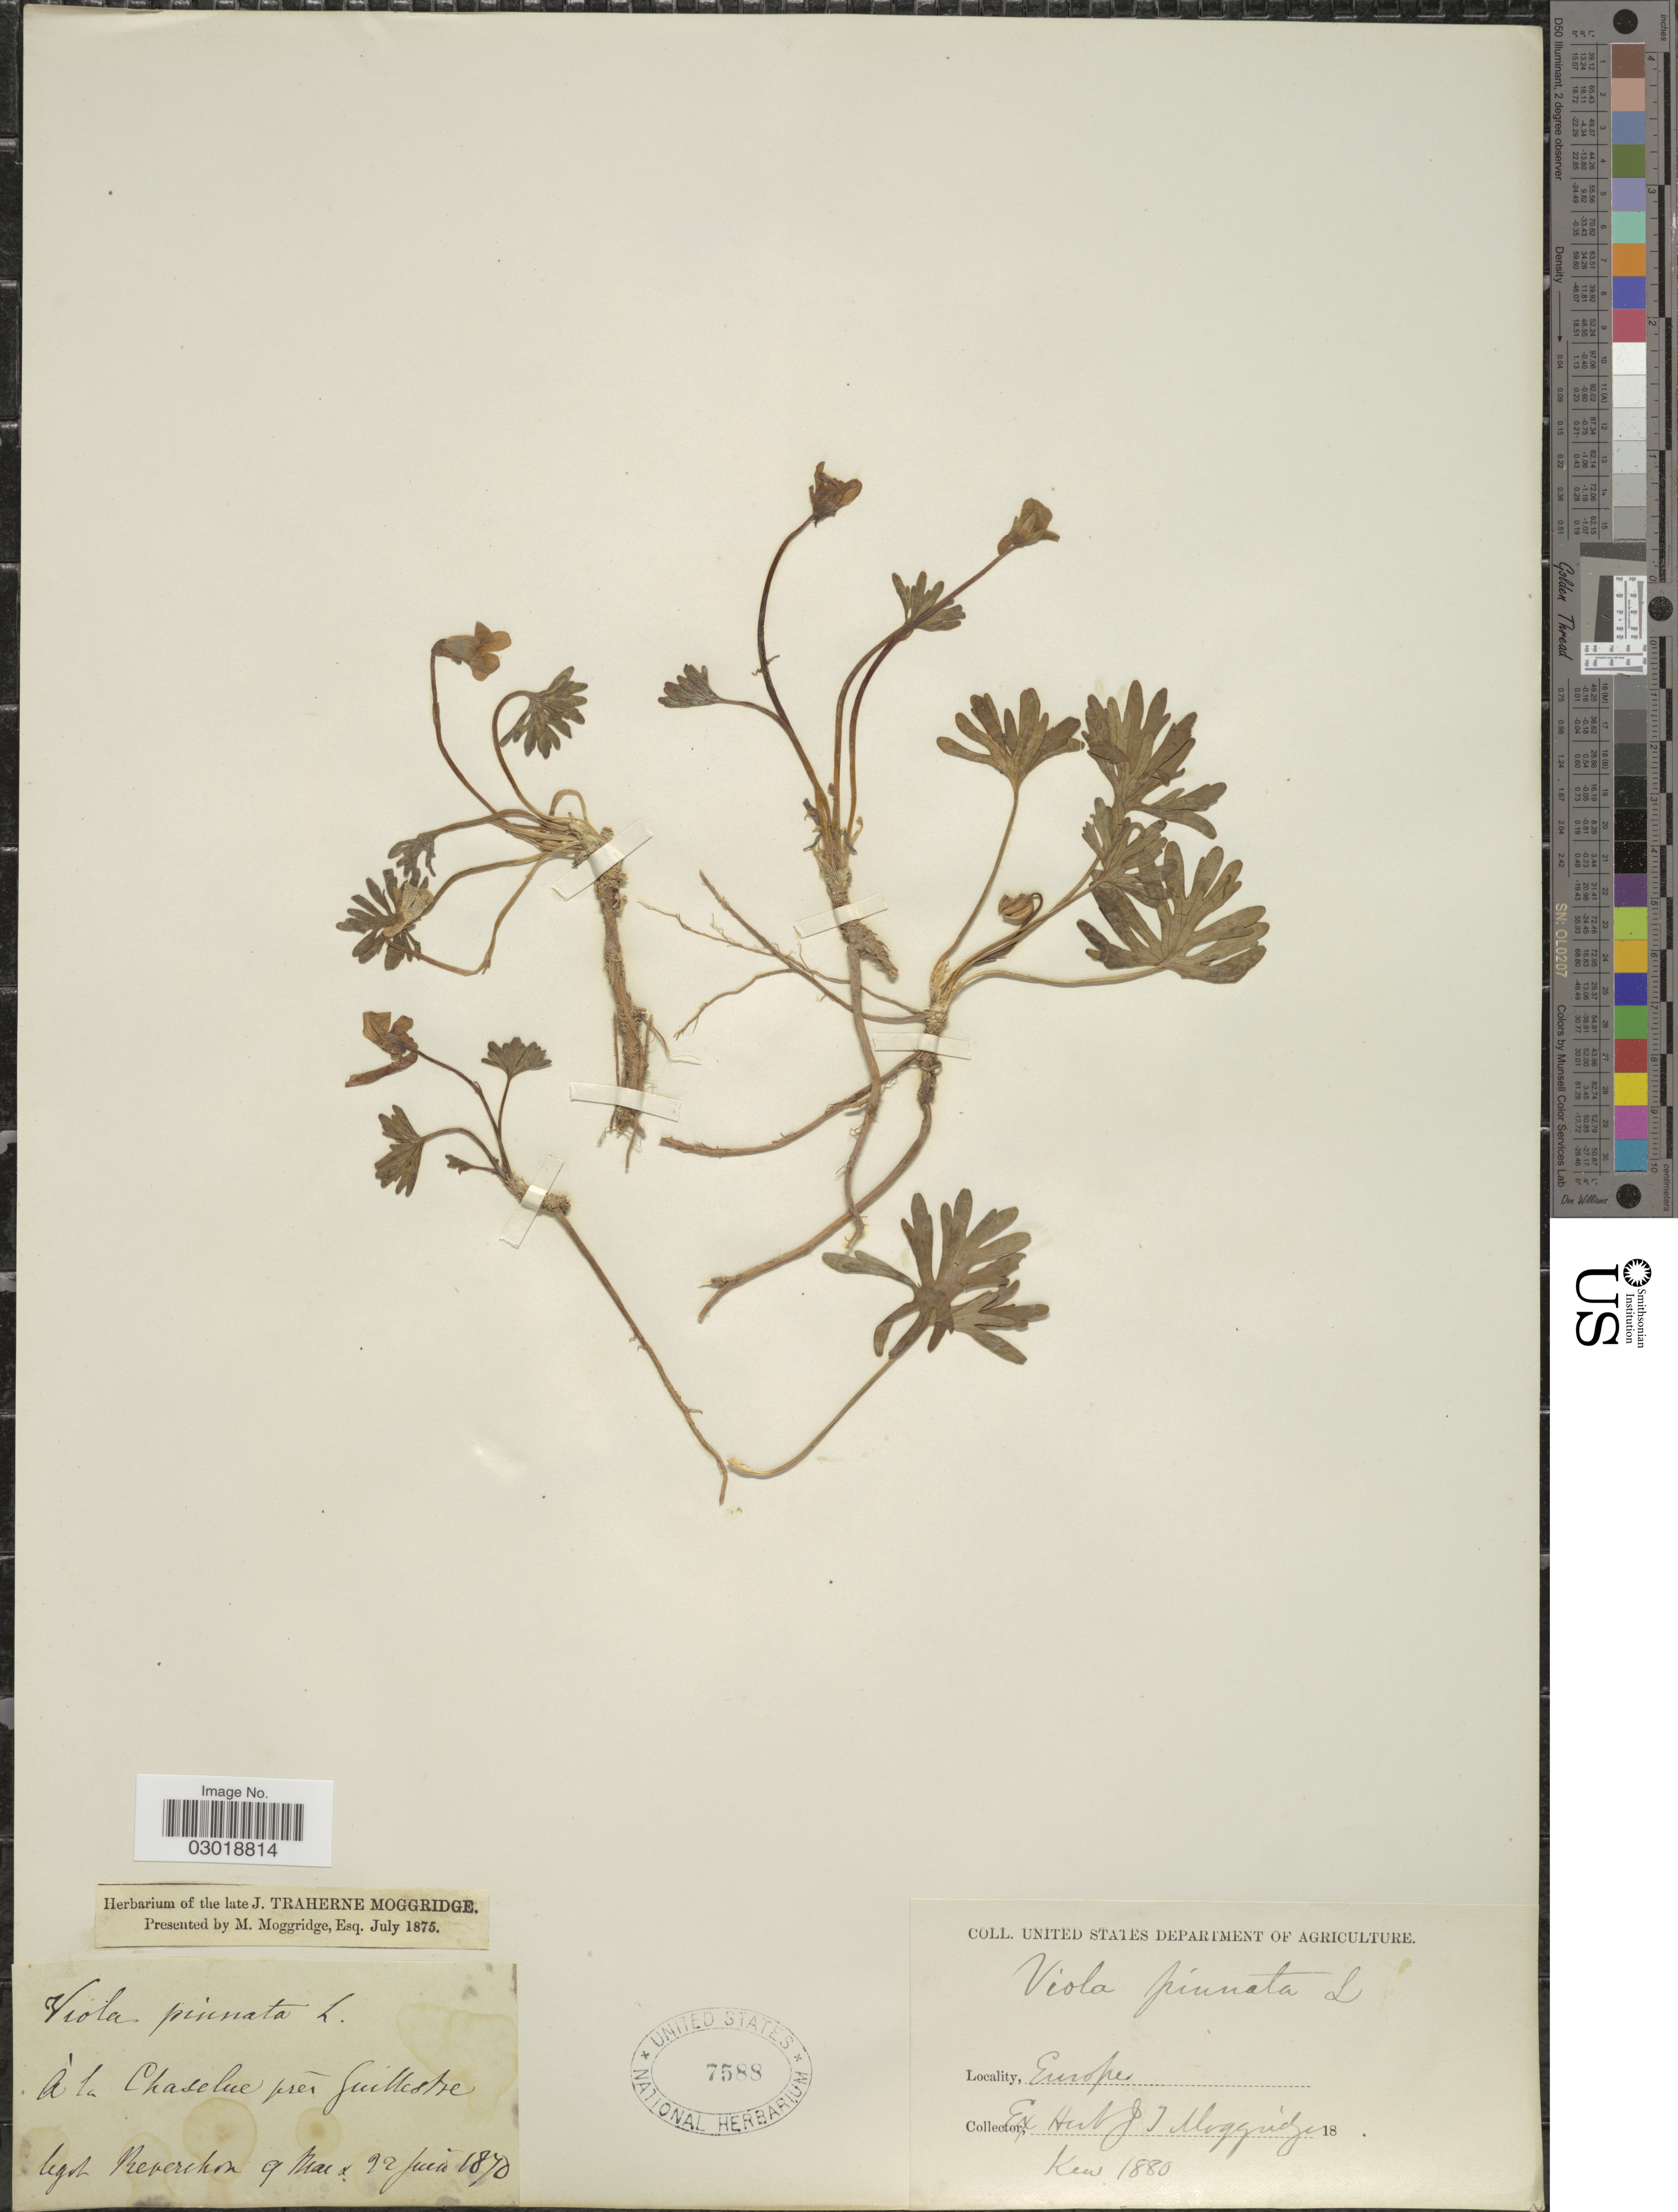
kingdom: Plantae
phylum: Tracheophyta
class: Magnoliopsida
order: Malpighiales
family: Violaceae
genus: Viola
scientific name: Viola pinnata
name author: L.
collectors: -. Reverchon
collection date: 1870-06-22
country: France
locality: Europe, Á la Chaseluc [interpreted] prés Guillestre.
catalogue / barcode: US 7588